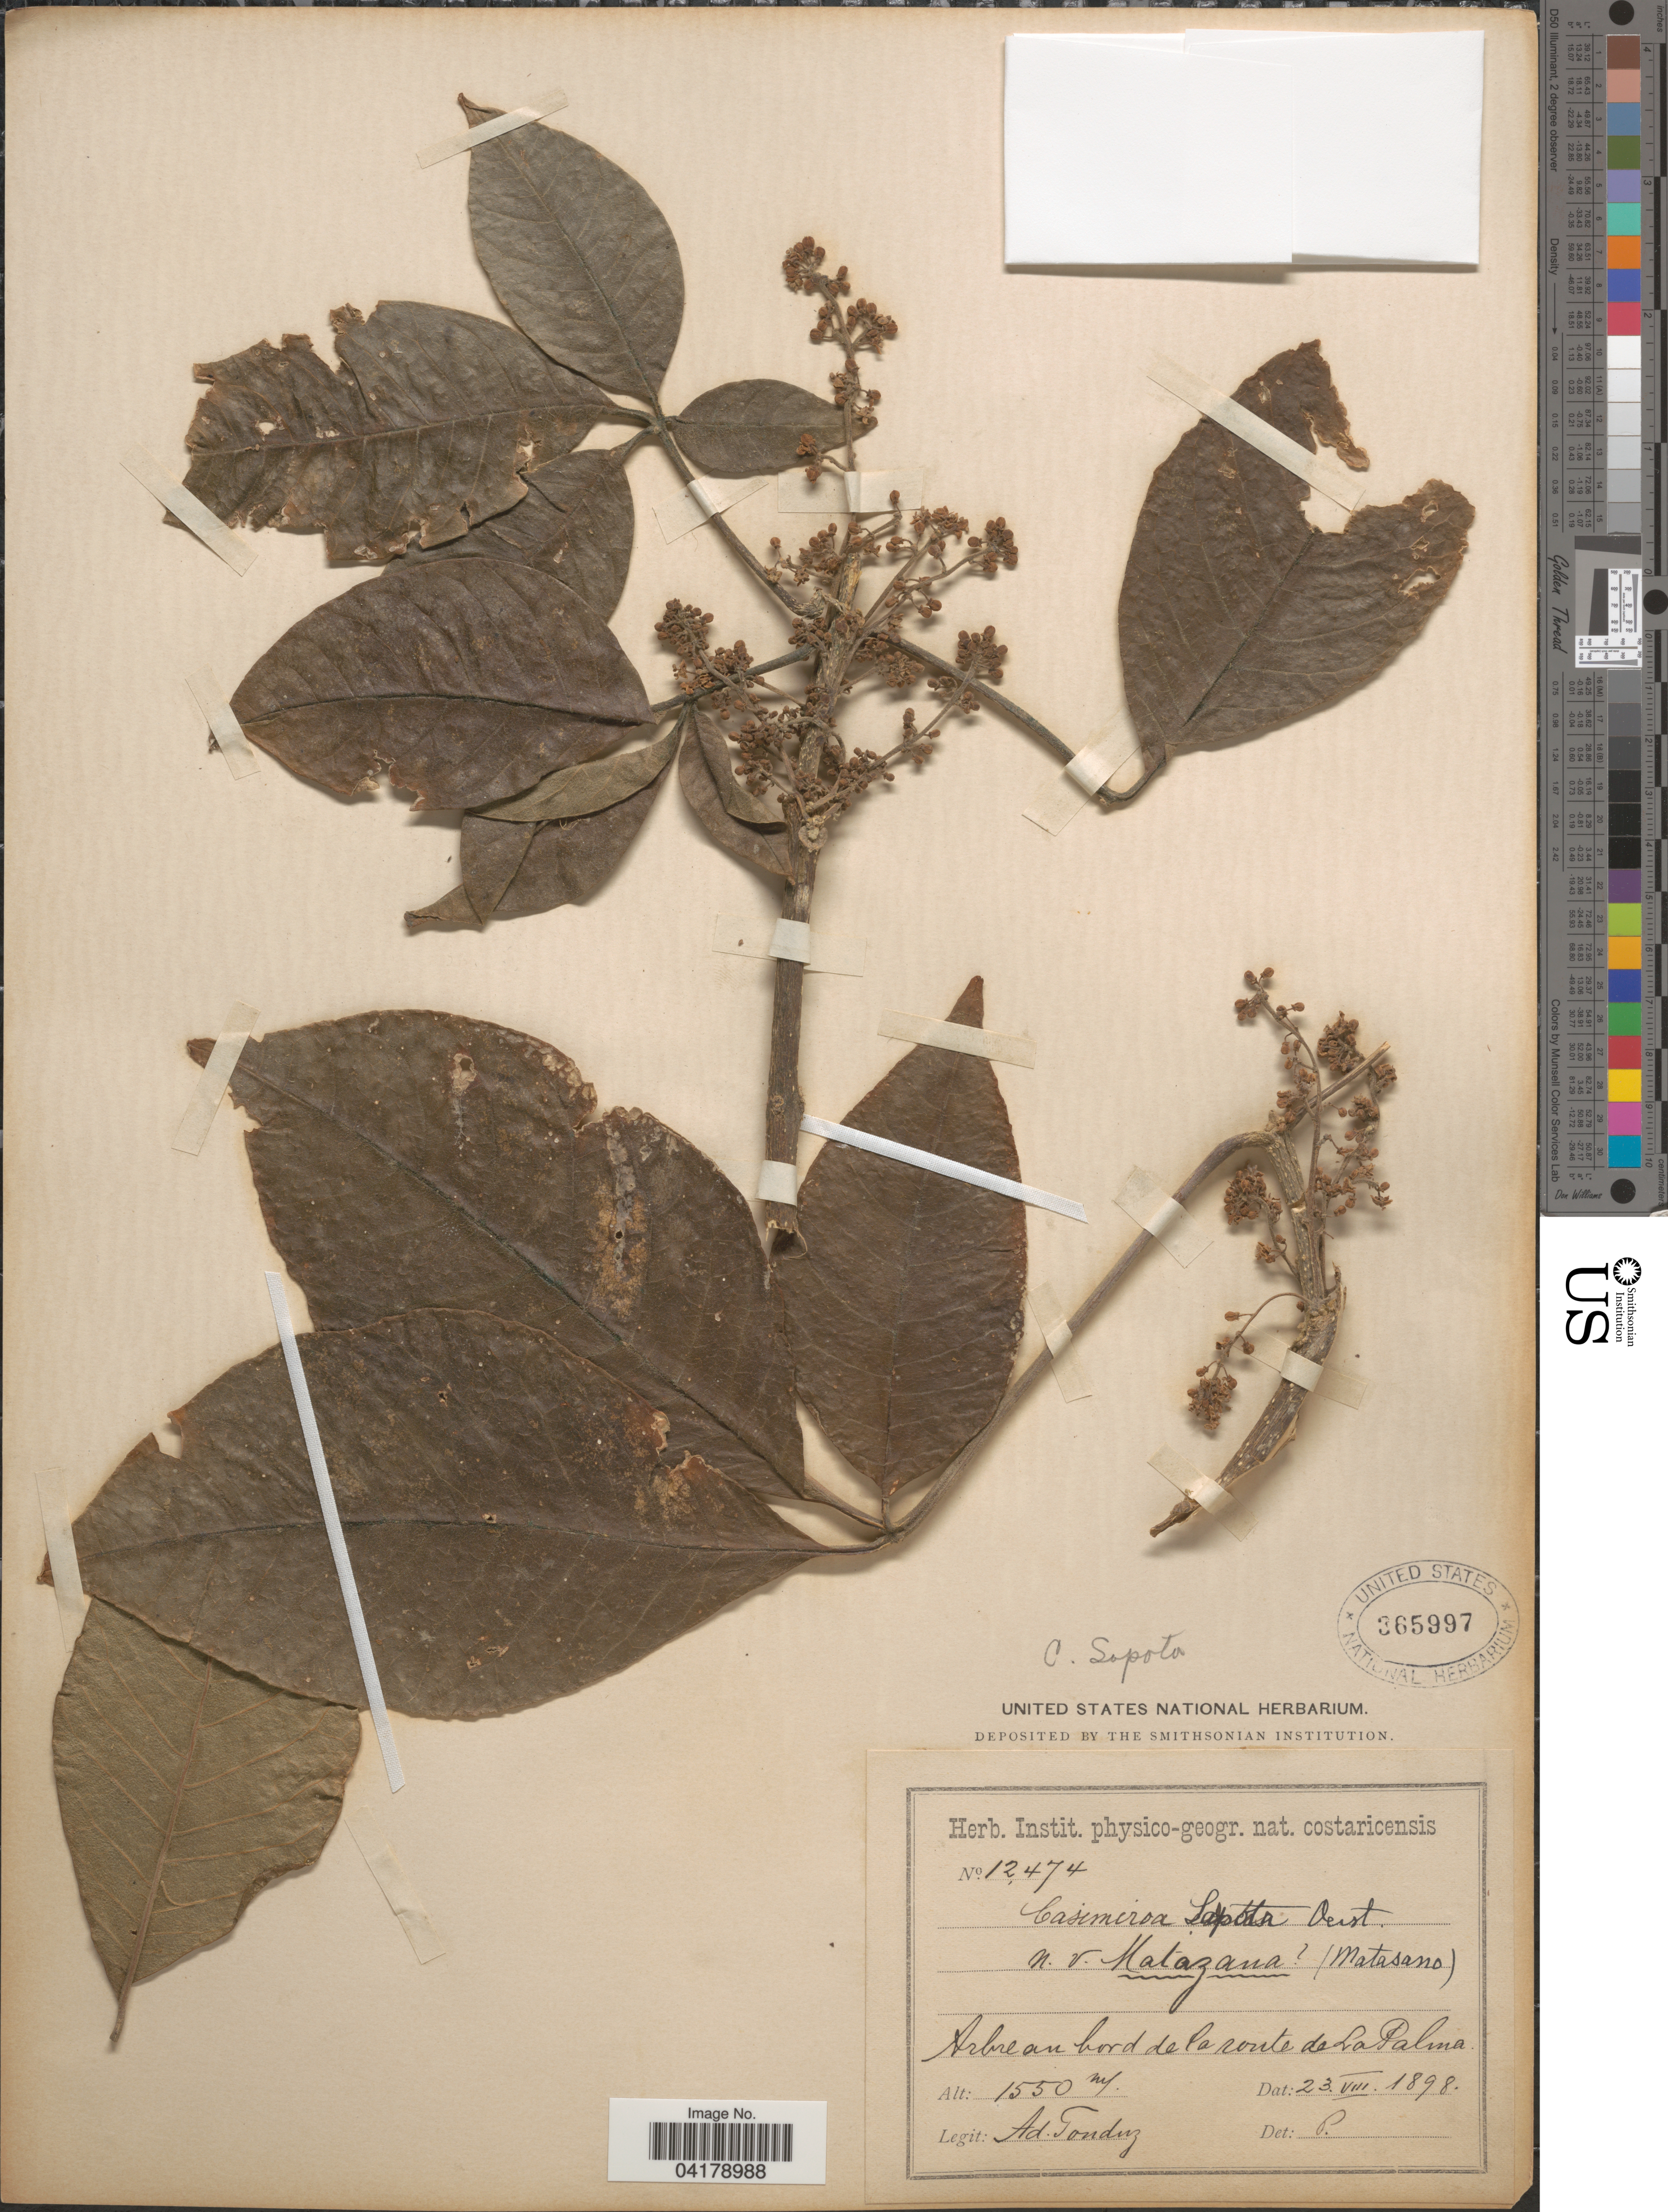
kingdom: Plantae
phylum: Tracheophyta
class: Magnoliopsida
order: Sapindales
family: Rutaceae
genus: Casimiroa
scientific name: Casimiroa sapota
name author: Oerst.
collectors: A. Tonduz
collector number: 12474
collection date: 1898-08-23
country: Costa Rica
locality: Arbre au bord de la route de La Palma.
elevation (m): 1550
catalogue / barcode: US 365997